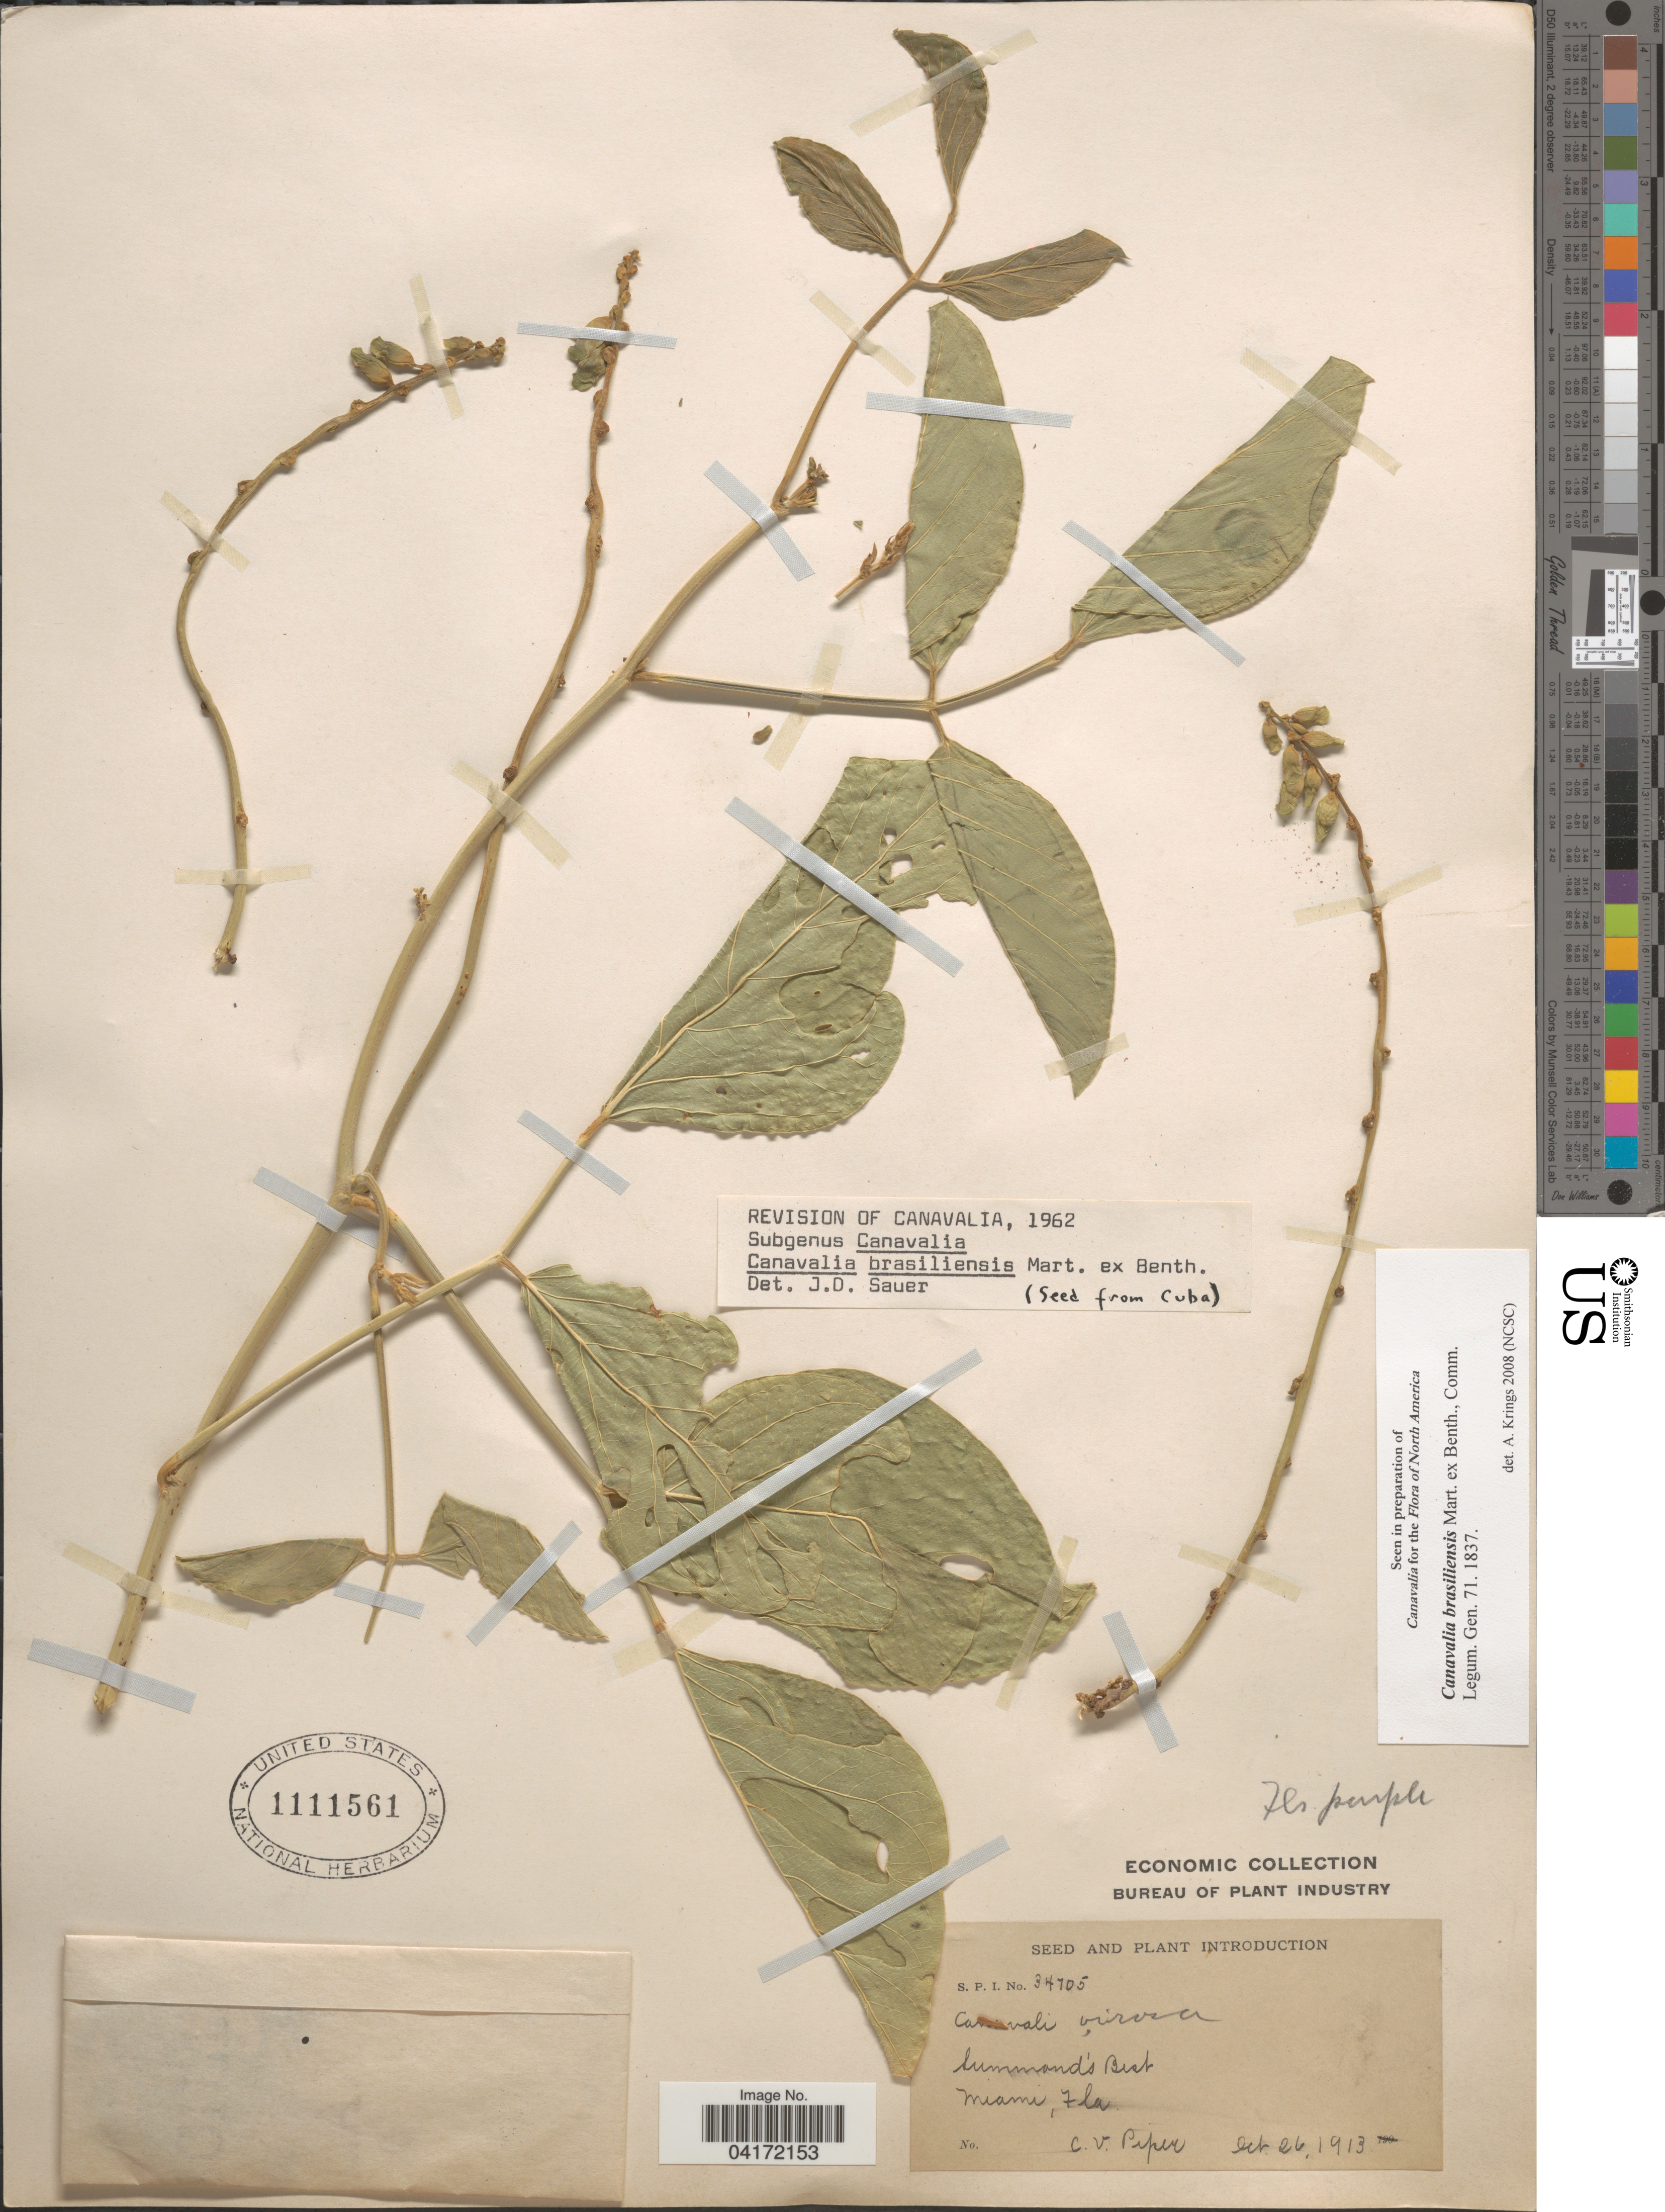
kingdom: Plantae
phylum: Tracheophyta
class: Magnoliopsida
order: Fabales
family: Fabaceae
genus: Canavalia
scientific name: Canavalia brasiliensis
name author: Mart. ex Benth.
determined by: Krings, A.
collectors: C. V. Piper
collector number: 34705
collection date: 1913-10-26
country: United States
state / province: Florida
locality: Summond's Best. Miami.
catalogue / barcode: US 1111561